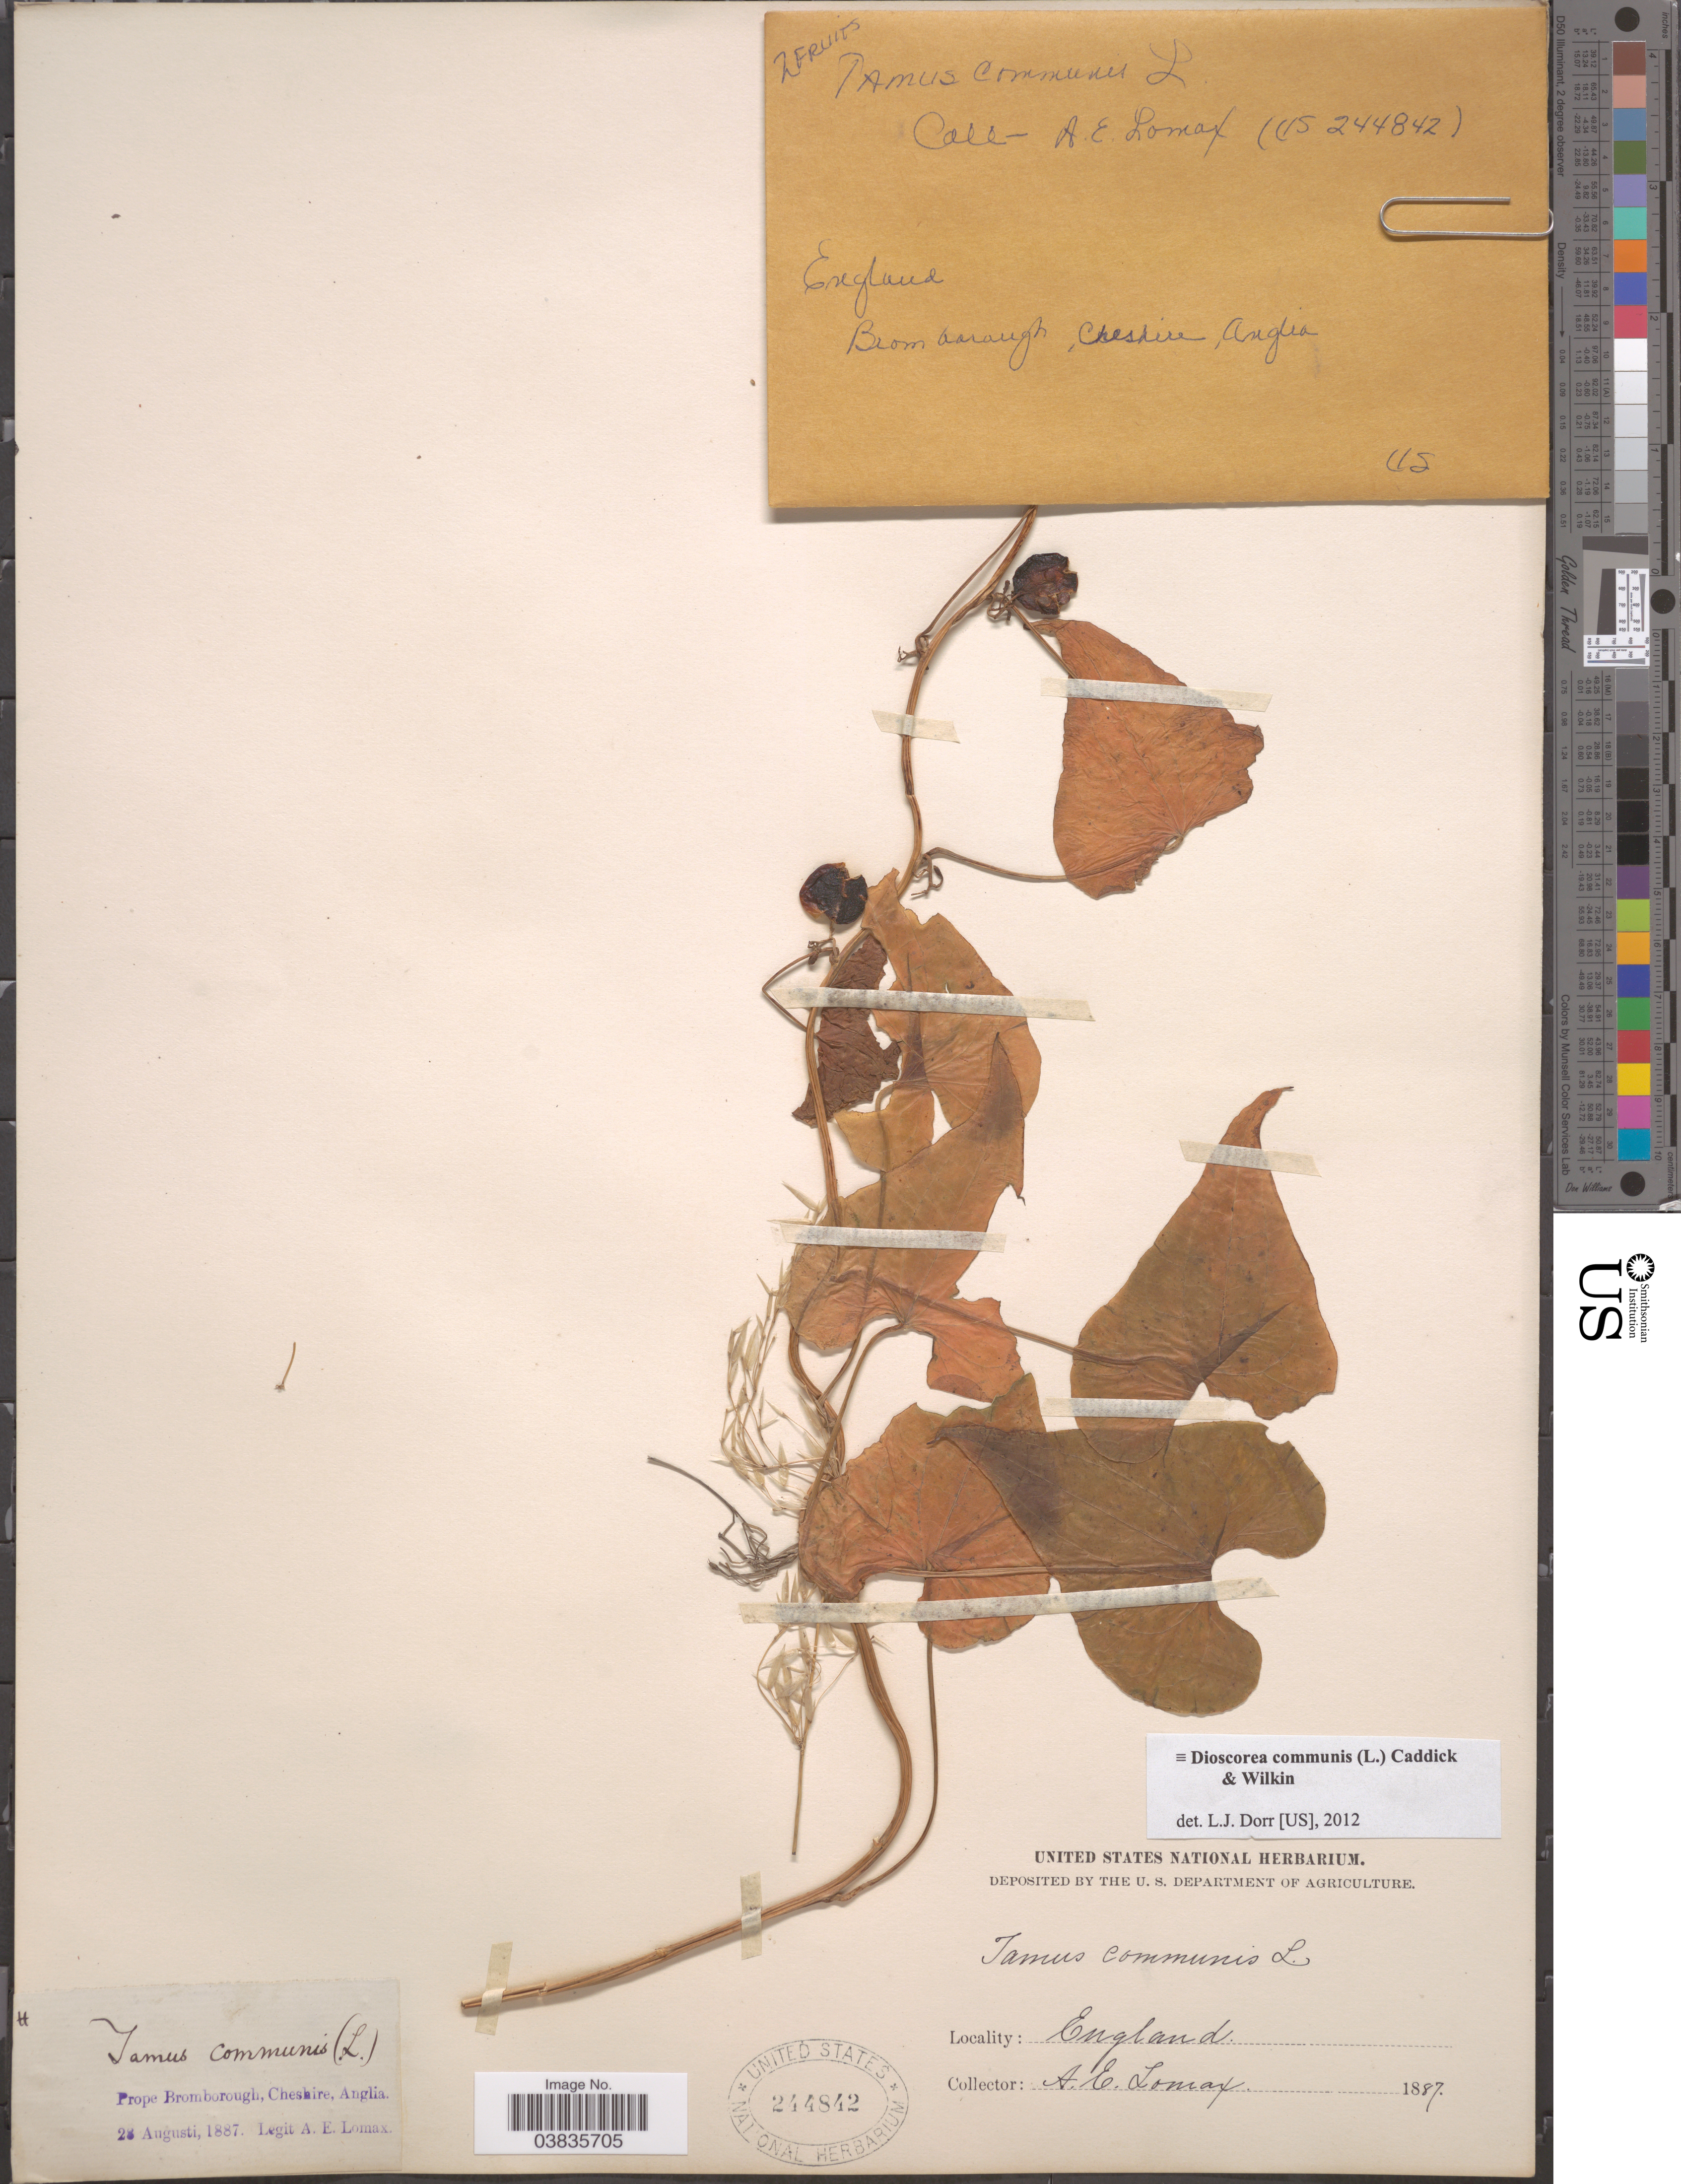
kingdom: Plantae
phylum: Tracheophyta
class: Liliopsida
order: Dioscoreales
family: Dioscoreaceae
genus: Dioscorea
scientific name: Dioscorea communis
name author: (L.) Caddick & Wilkin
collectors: A. Lomax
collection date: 1887-08-28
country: United Kingdom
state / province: England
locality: Prope Bromborough, Cheshire, Anglia.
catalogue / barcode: US 244842